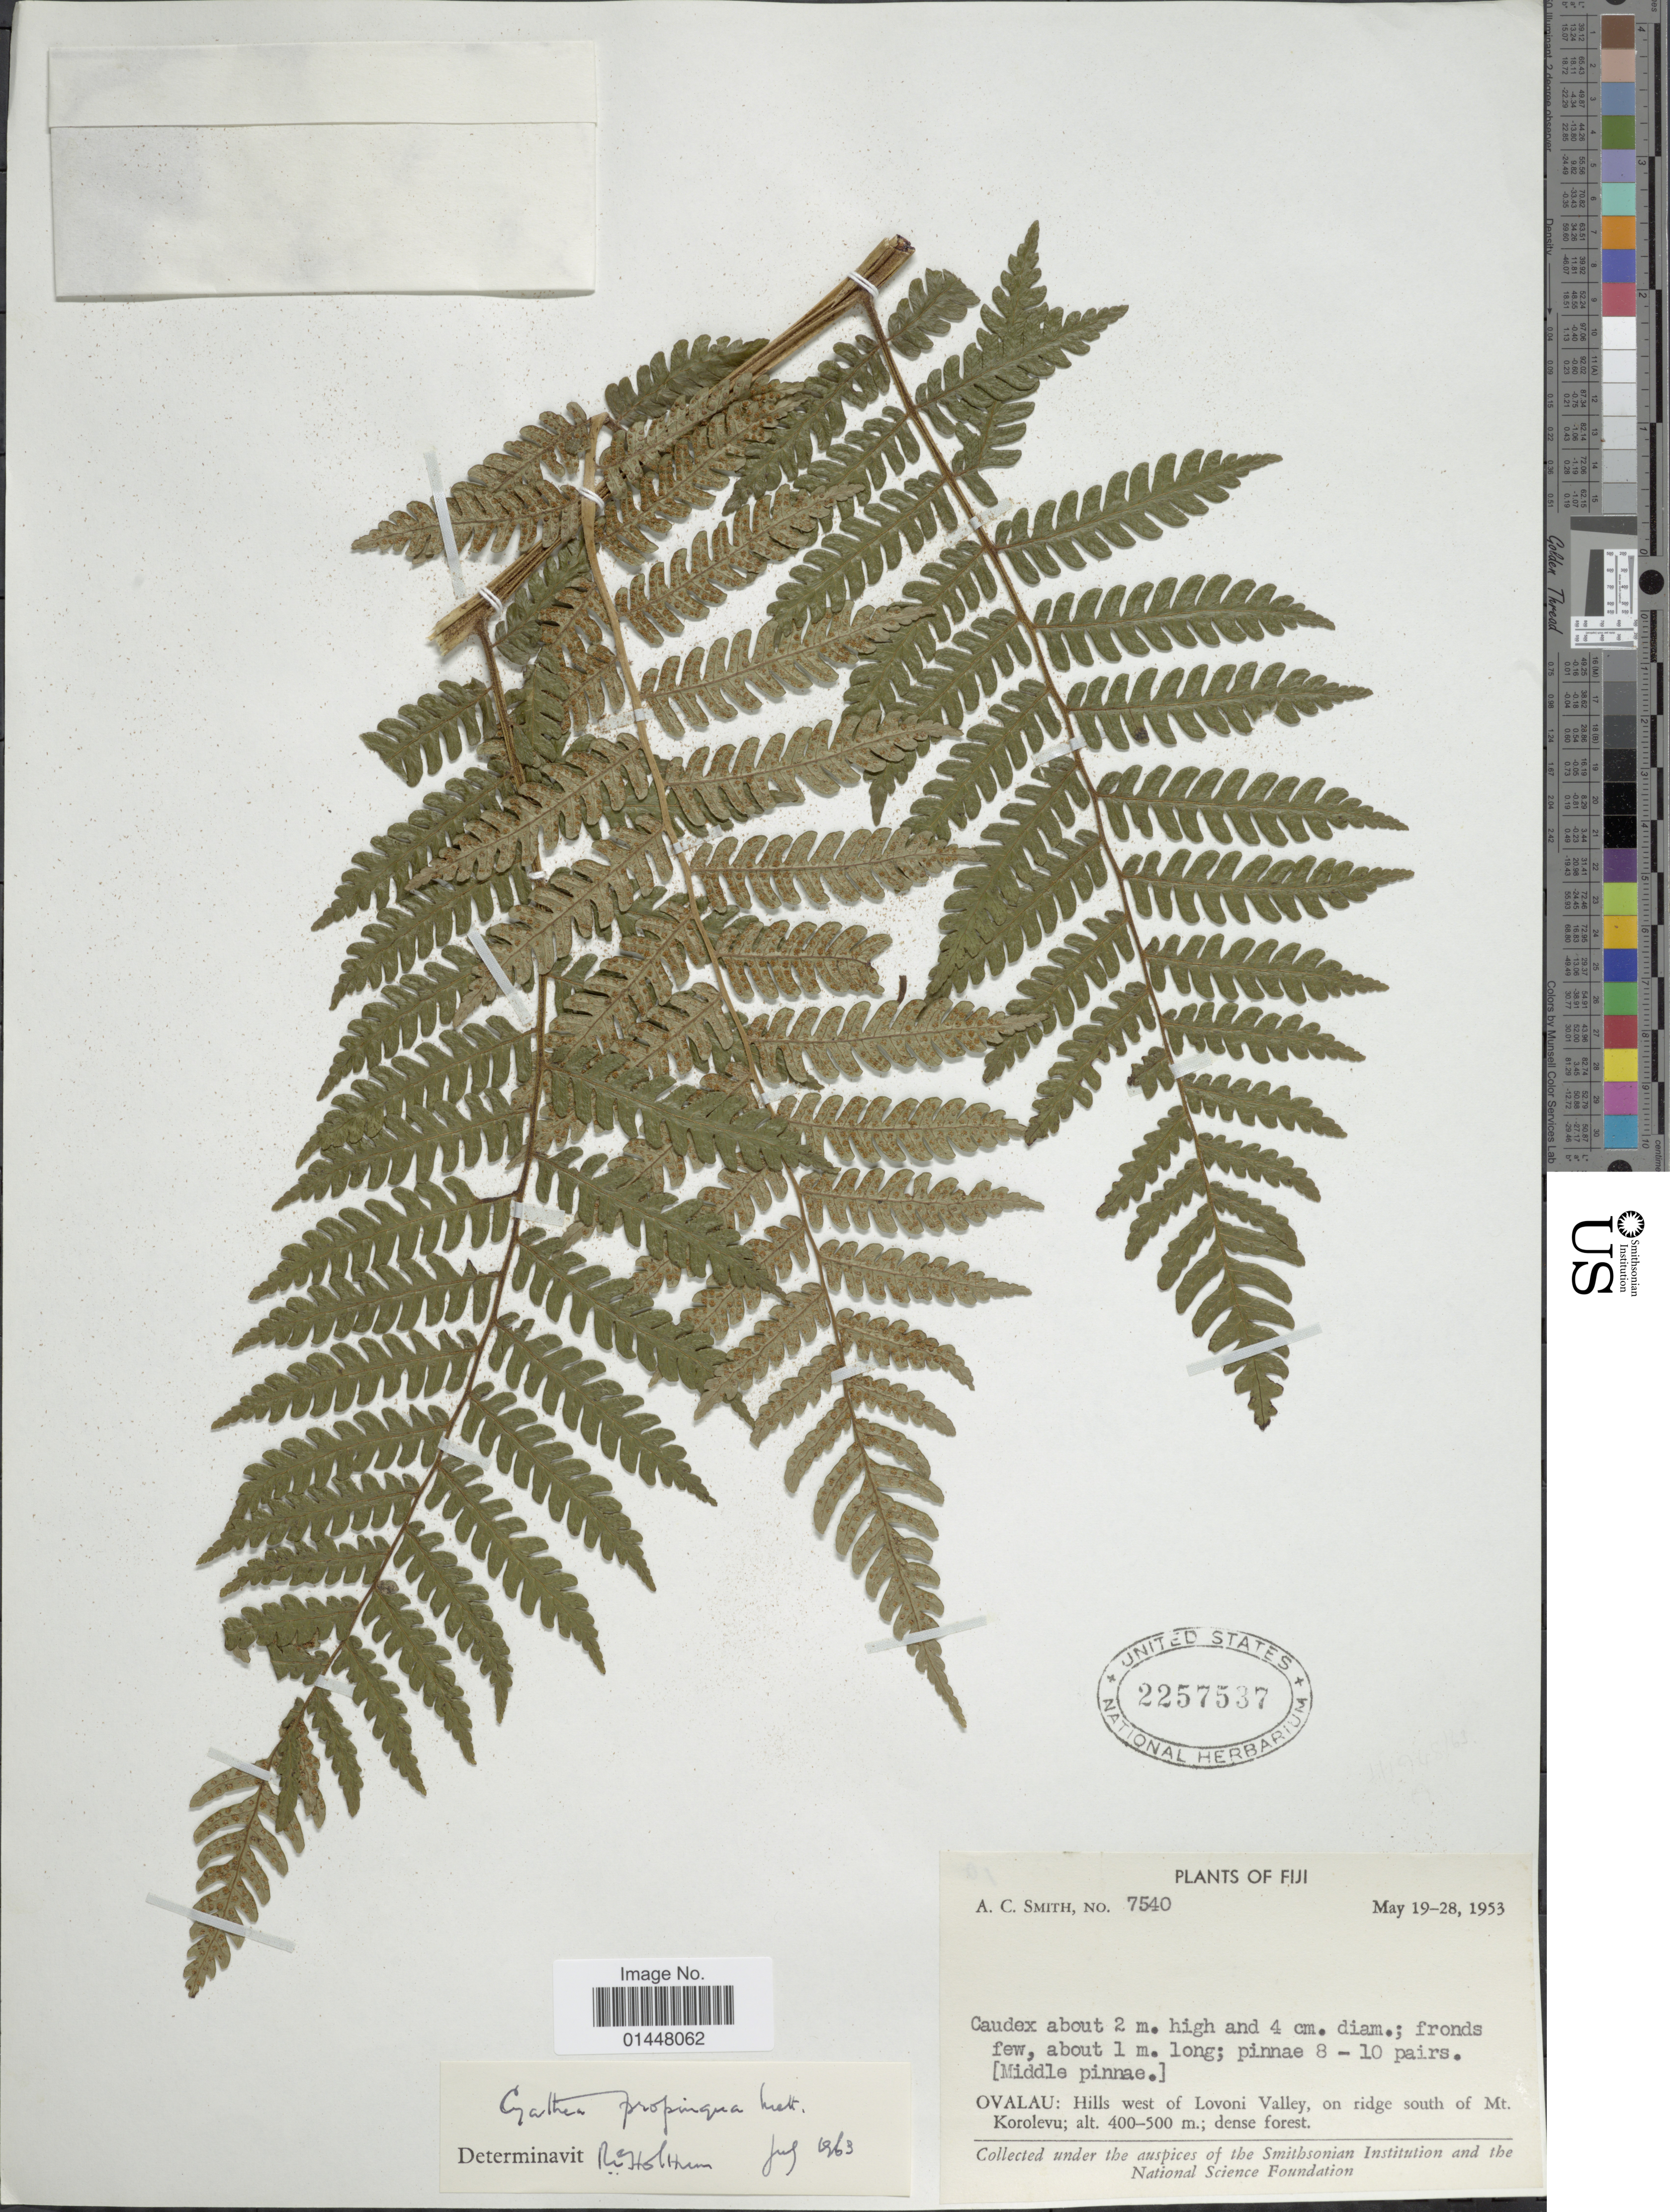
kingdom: Plantae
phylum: Tracheophyta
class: Polypodiopsida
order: Cyatheales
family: Cyatheaceae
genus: Sphaeropteris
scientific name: Sphaeropteris propinqua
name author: (Mett.) R.M. Tryon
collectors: A. C. Smith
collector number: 7540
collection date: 1953-05-19/1953-05-28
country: Fiji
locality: Ovallau: Hills west of Lovoni Valley, on ridge south of Mt. Korolevu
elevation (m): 400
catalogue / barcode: US 2257537